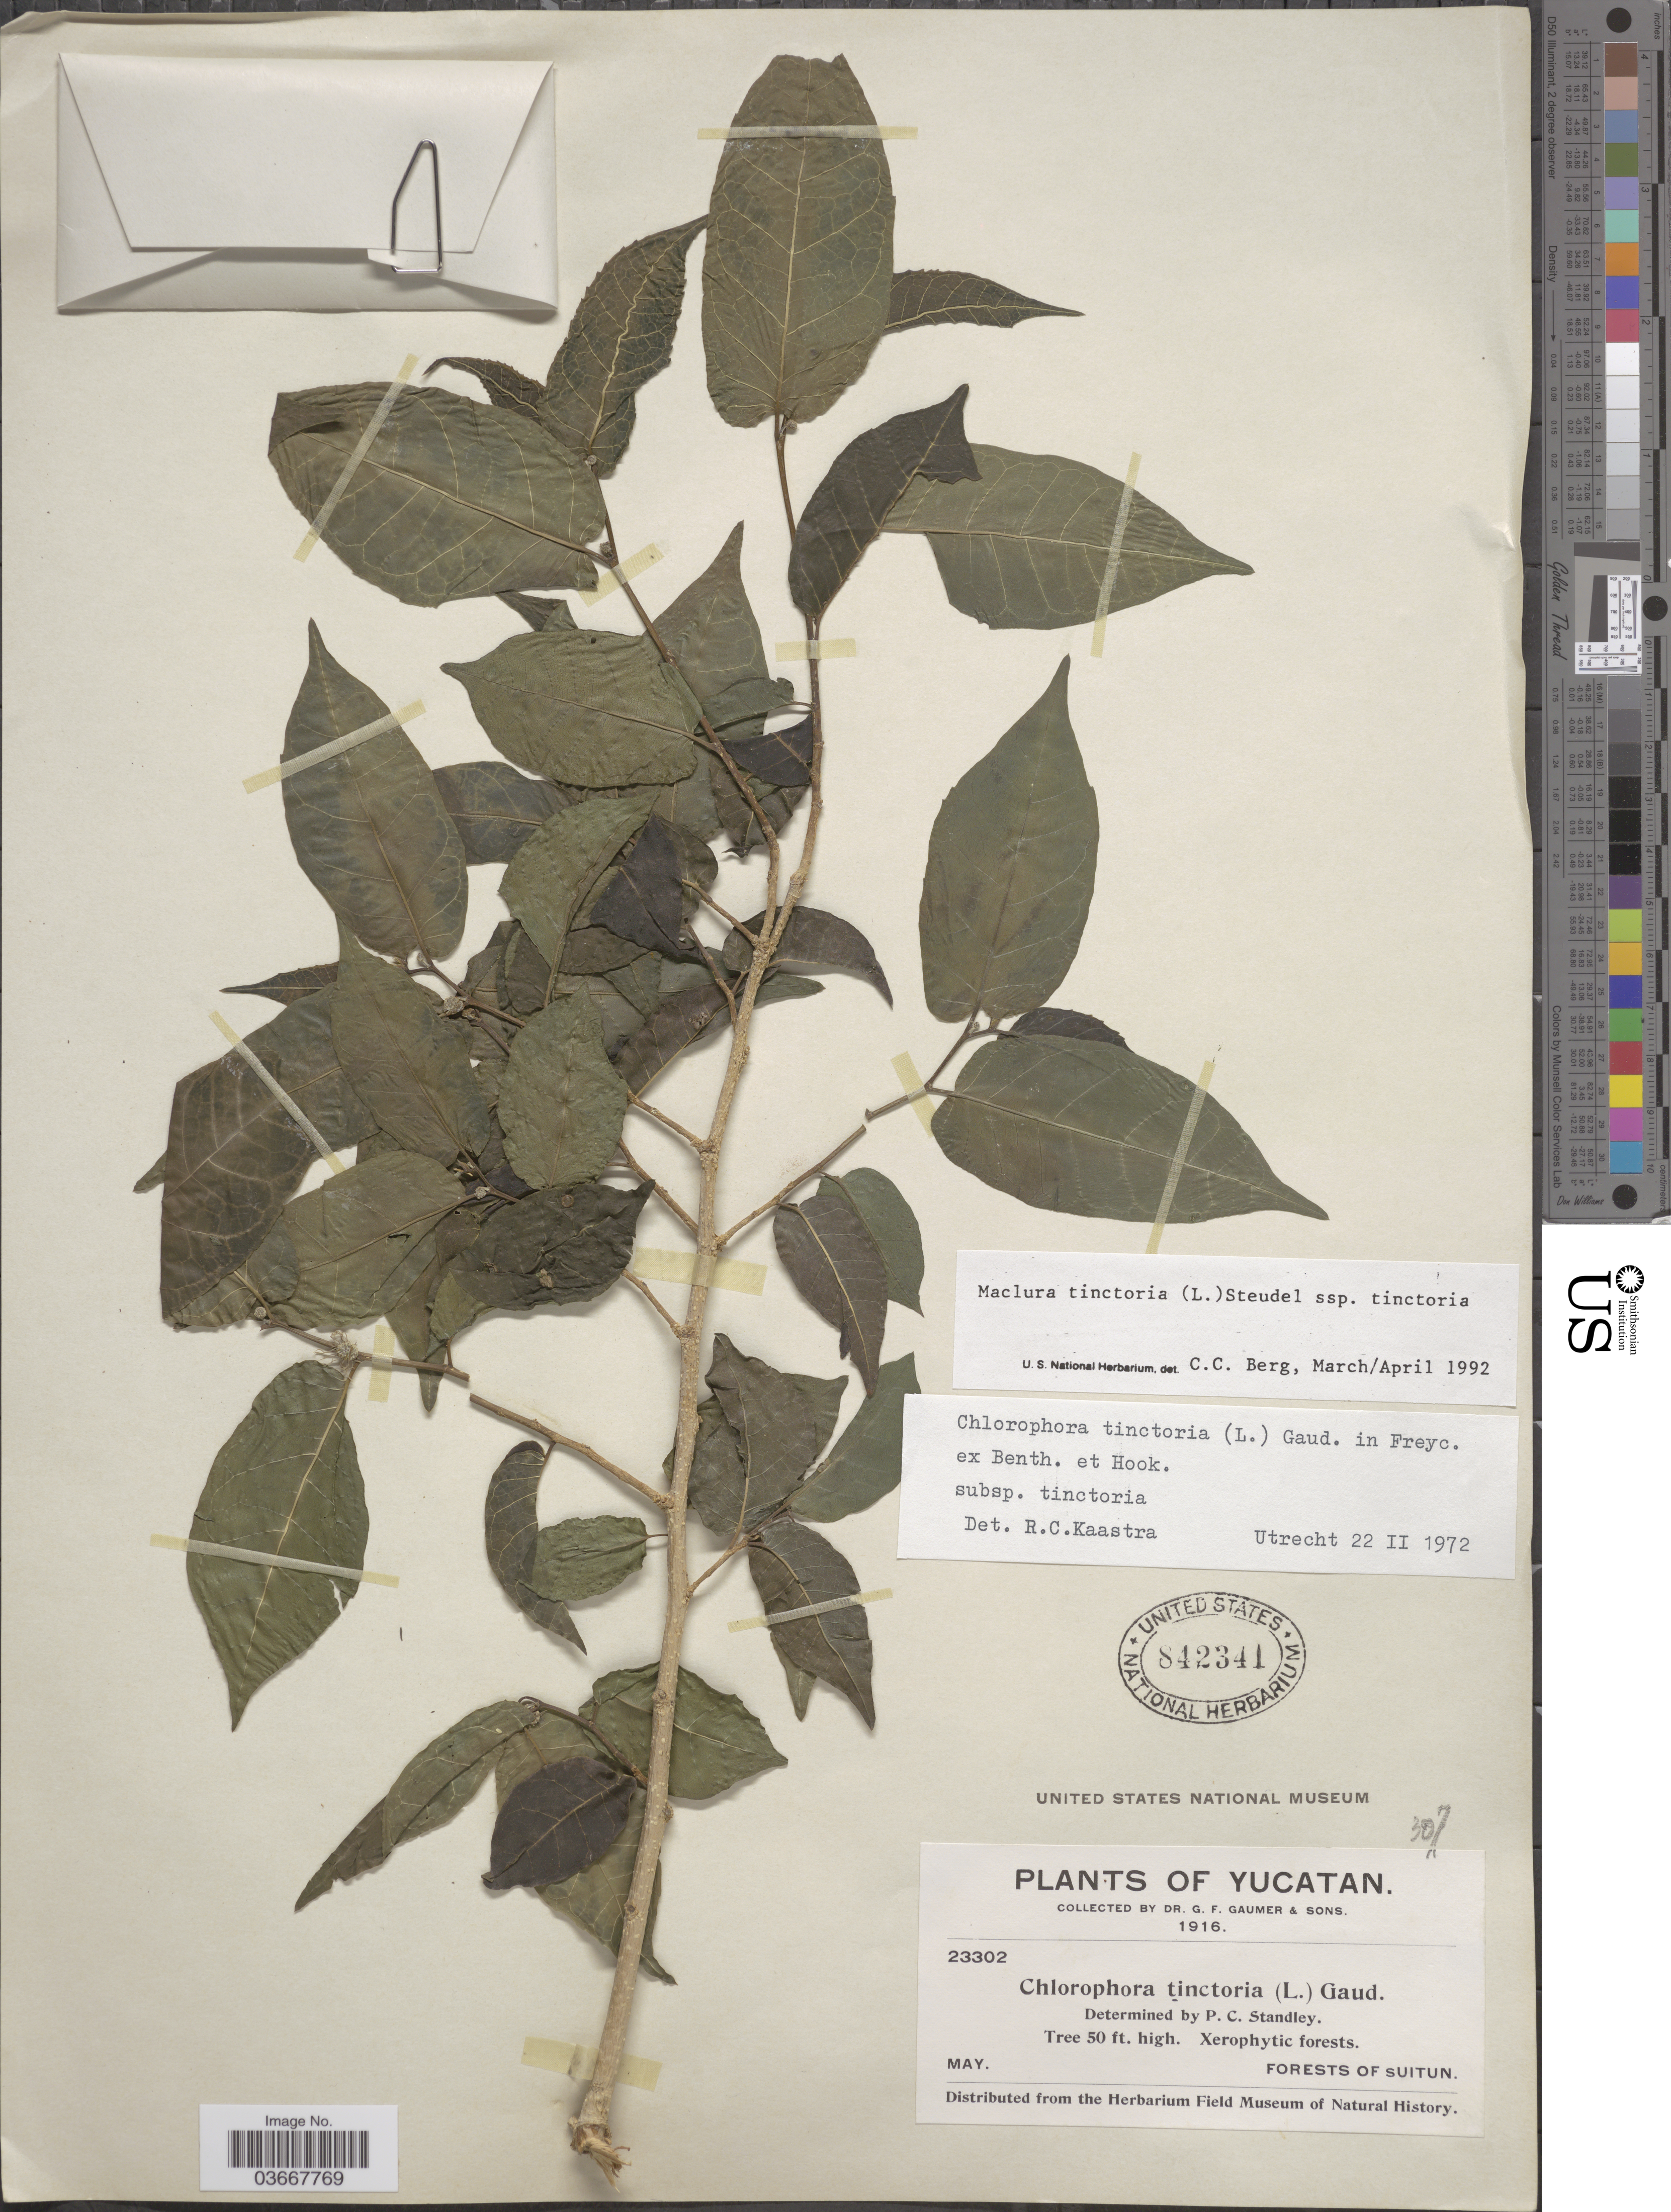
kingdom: Plantae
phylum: Tracheophyta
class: Magnoliopsida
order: Rosales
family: Moraceae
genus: Maclura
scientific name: Maclura tinctoria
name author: (L.) D. Don ex Steud.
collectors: G. F. Gaumer & Sons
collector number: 23302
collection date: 1916-05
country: Mexico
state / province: Yucatán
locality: Forests of Suitun.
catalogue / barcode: US 842341